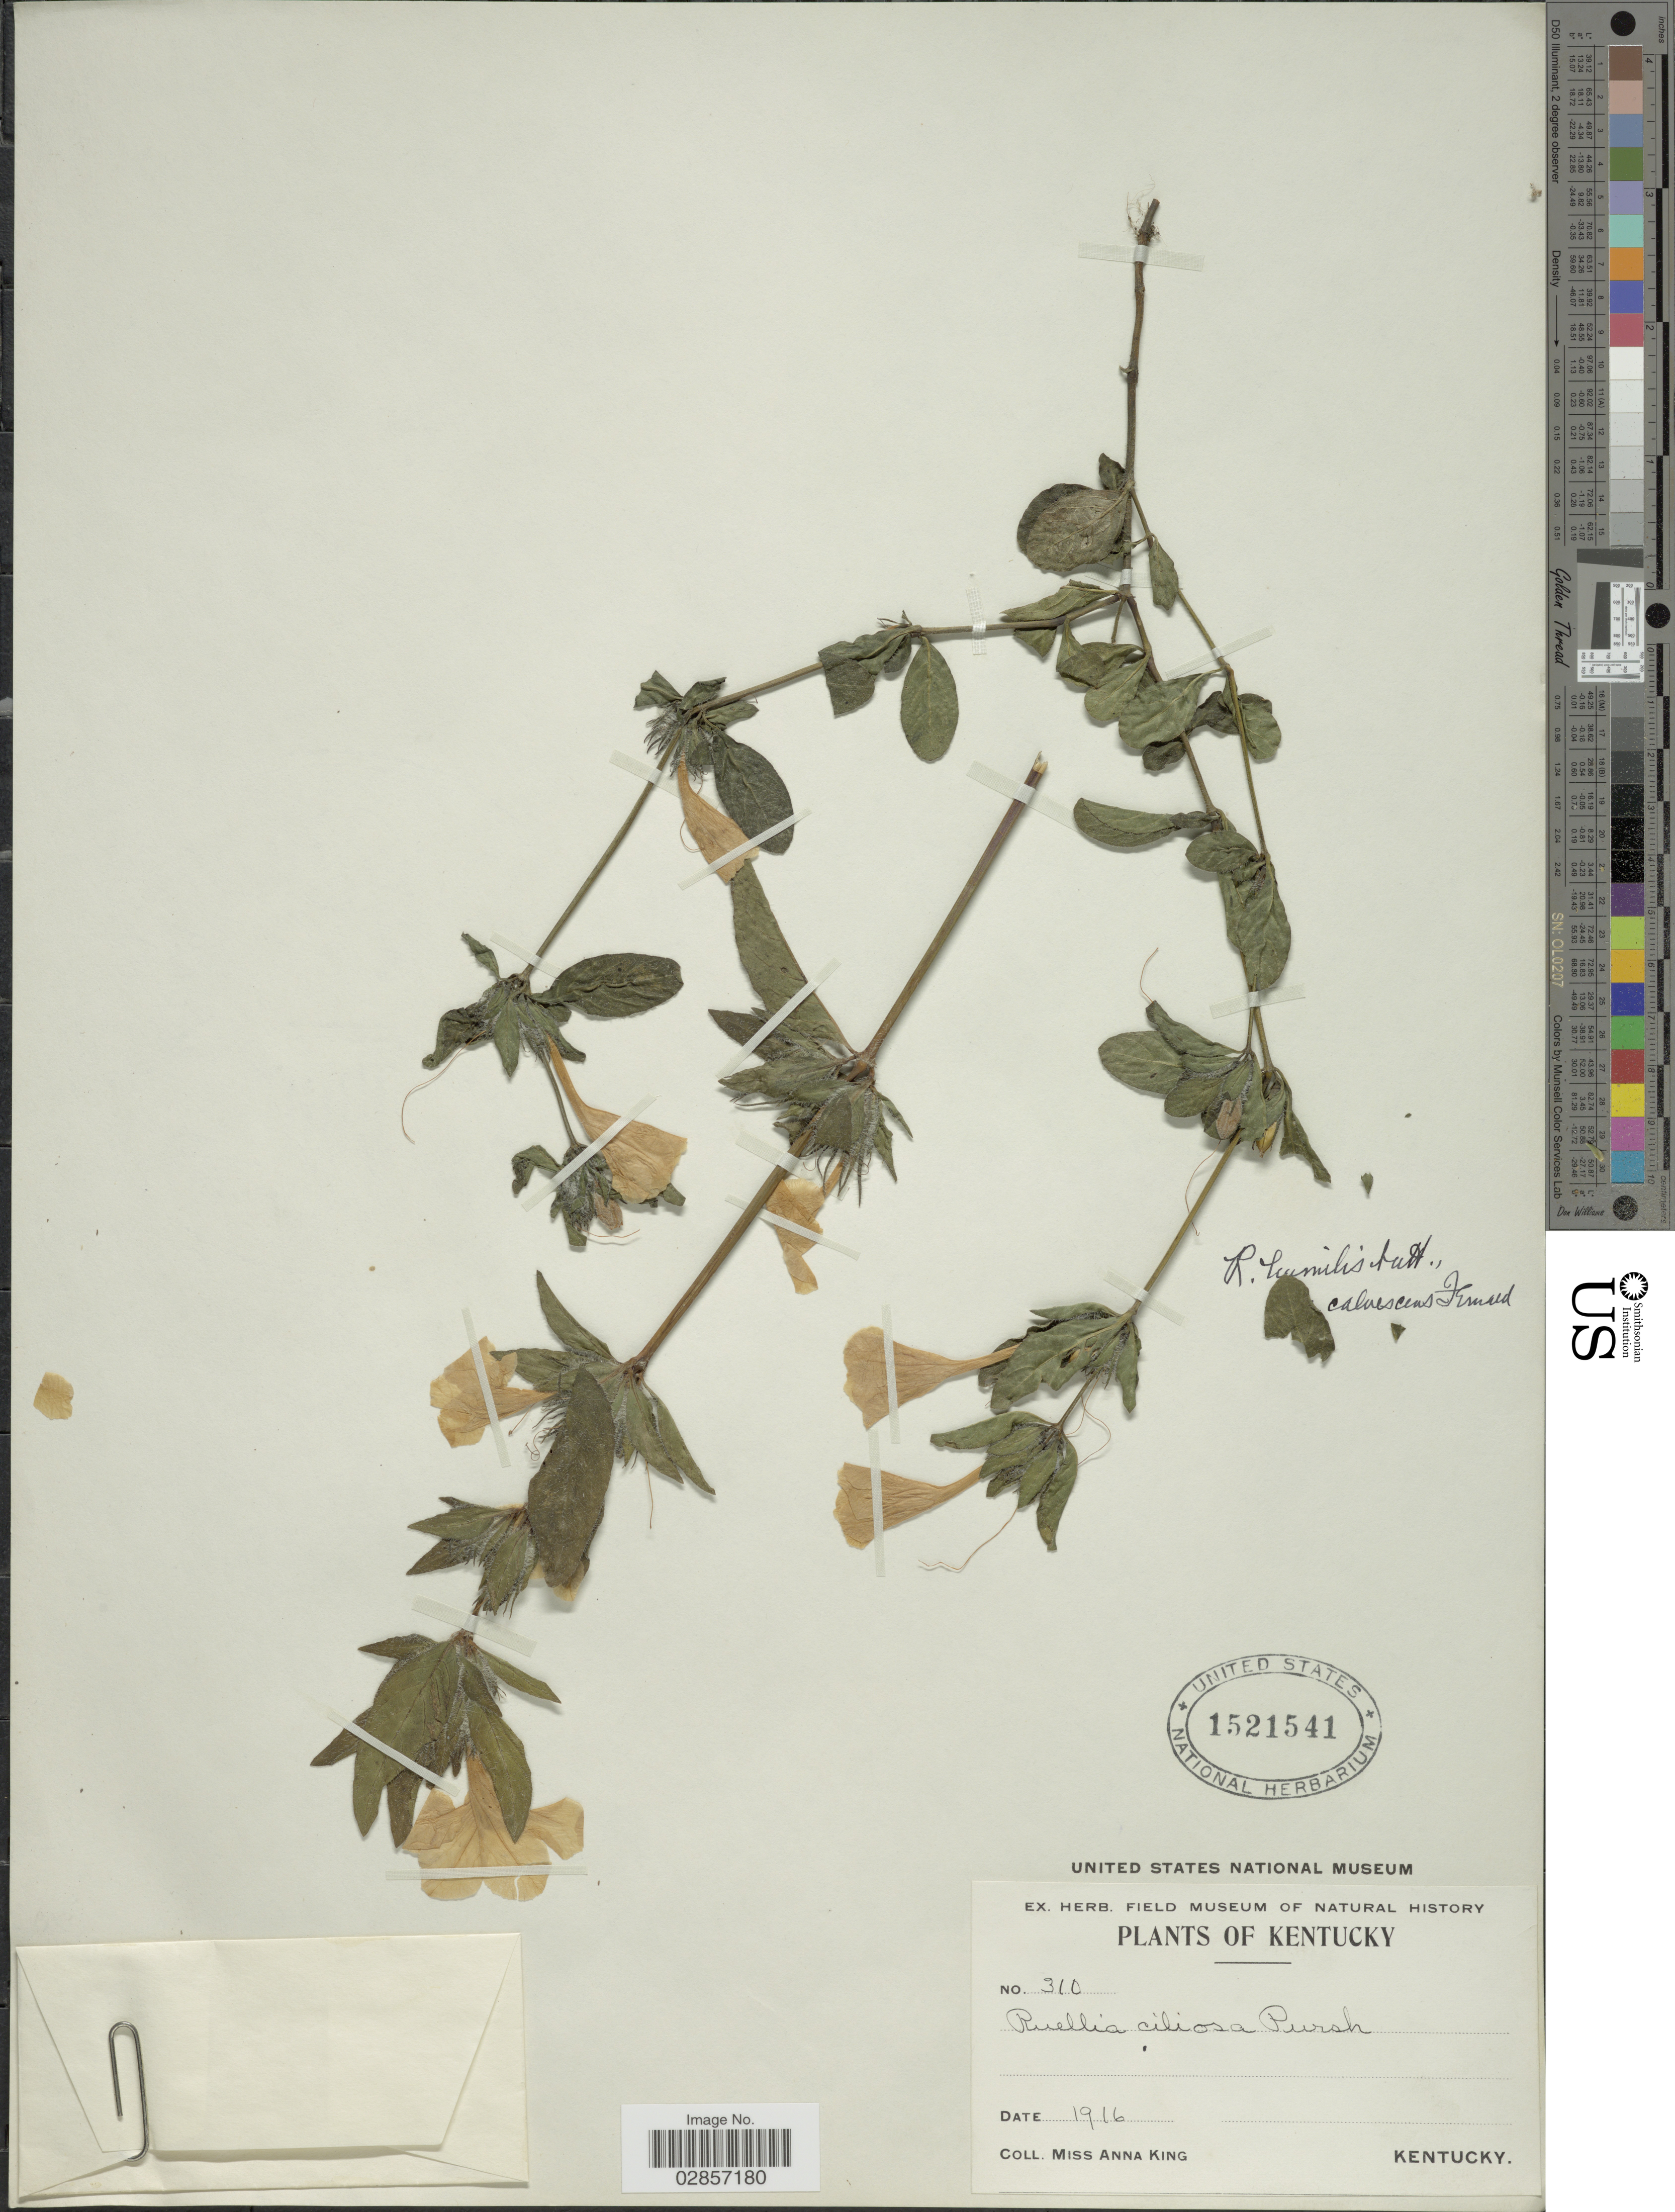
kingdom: Plantae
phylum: Tracheophyta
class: Magnoliopsida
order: Lamiales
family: Acanthaceae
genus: Ruellia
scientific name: Ruellia humilis var. calvescens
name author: Fernald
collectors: A. King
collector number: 310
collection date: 1916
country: United States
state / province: Kentucky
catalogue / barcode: US 1521541